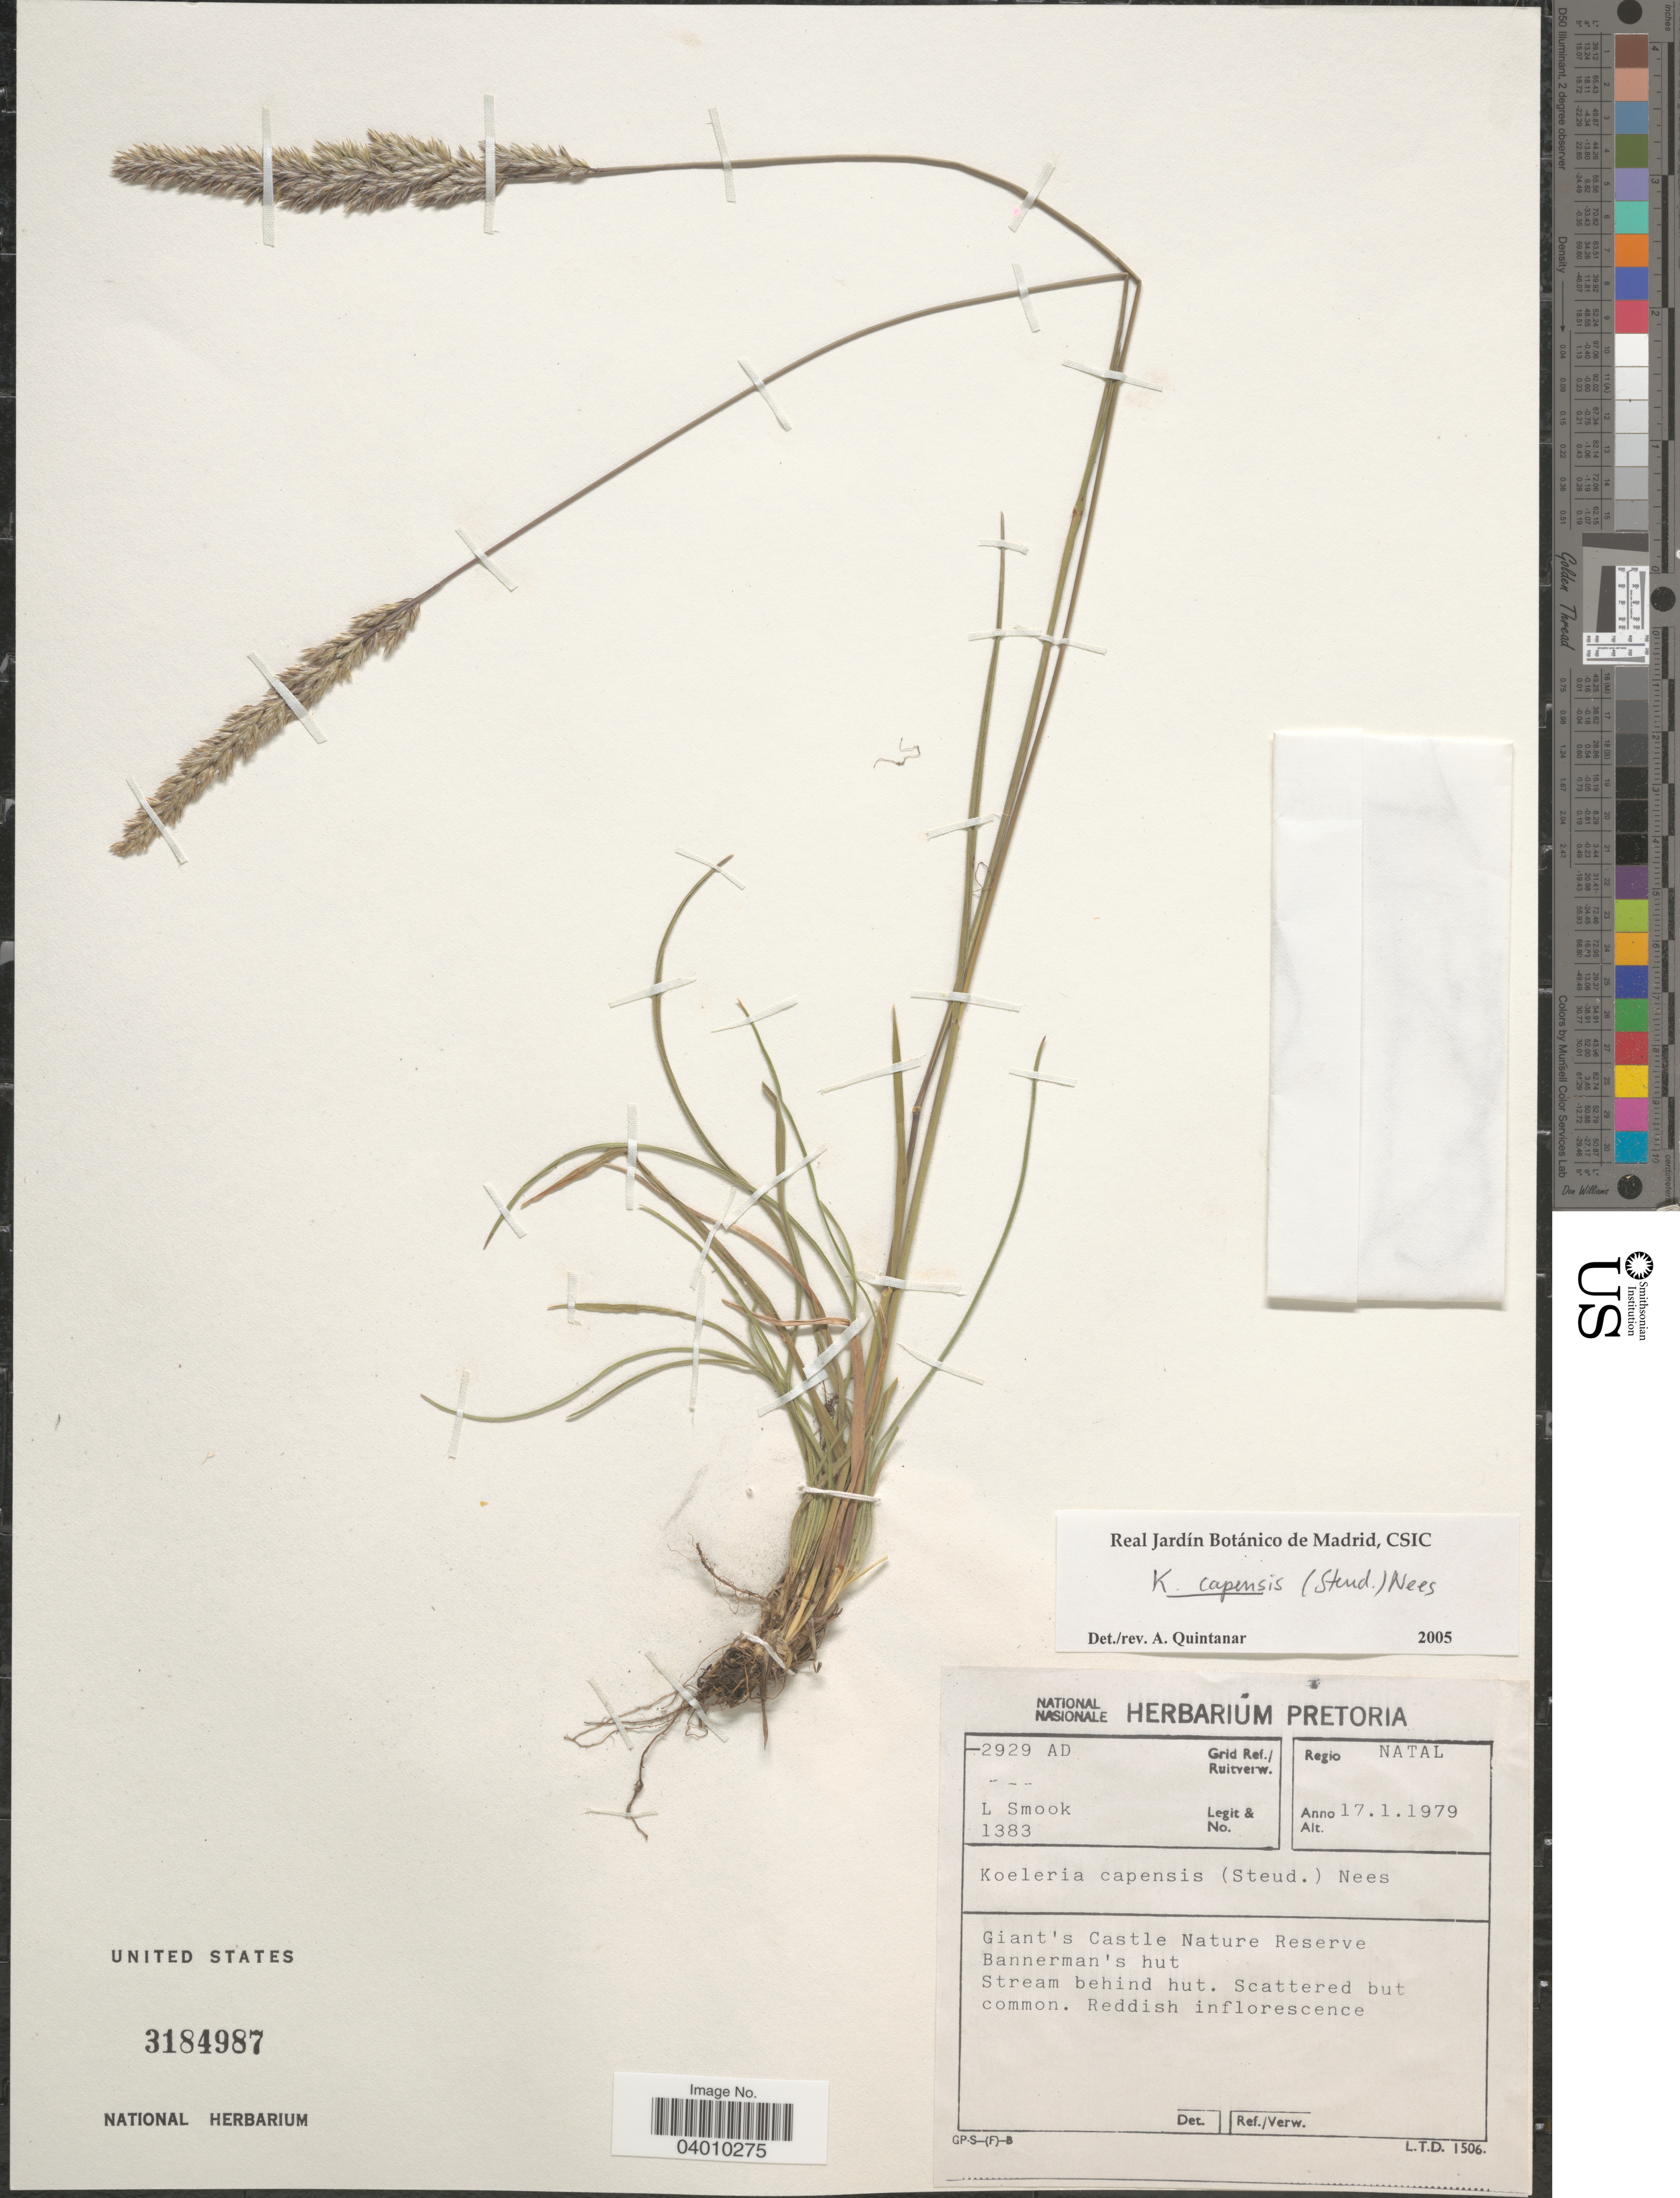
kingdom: Plantae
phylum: Tracheophyta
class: Liliopsida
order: Poales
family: Poaceae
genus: Koeleria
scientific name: Koeleria capensis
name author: (Steud.) Nees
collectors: L. Smook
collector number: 1383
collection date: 1979-01-17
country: South Africa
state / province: KwaZulu-Natal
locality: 2929 AD Grid Ref./Ruitverw. Regio Natal. Giant's Castle Nature Reserve Bannerman's hut. Stream behind hut.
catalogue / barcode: US 3184987